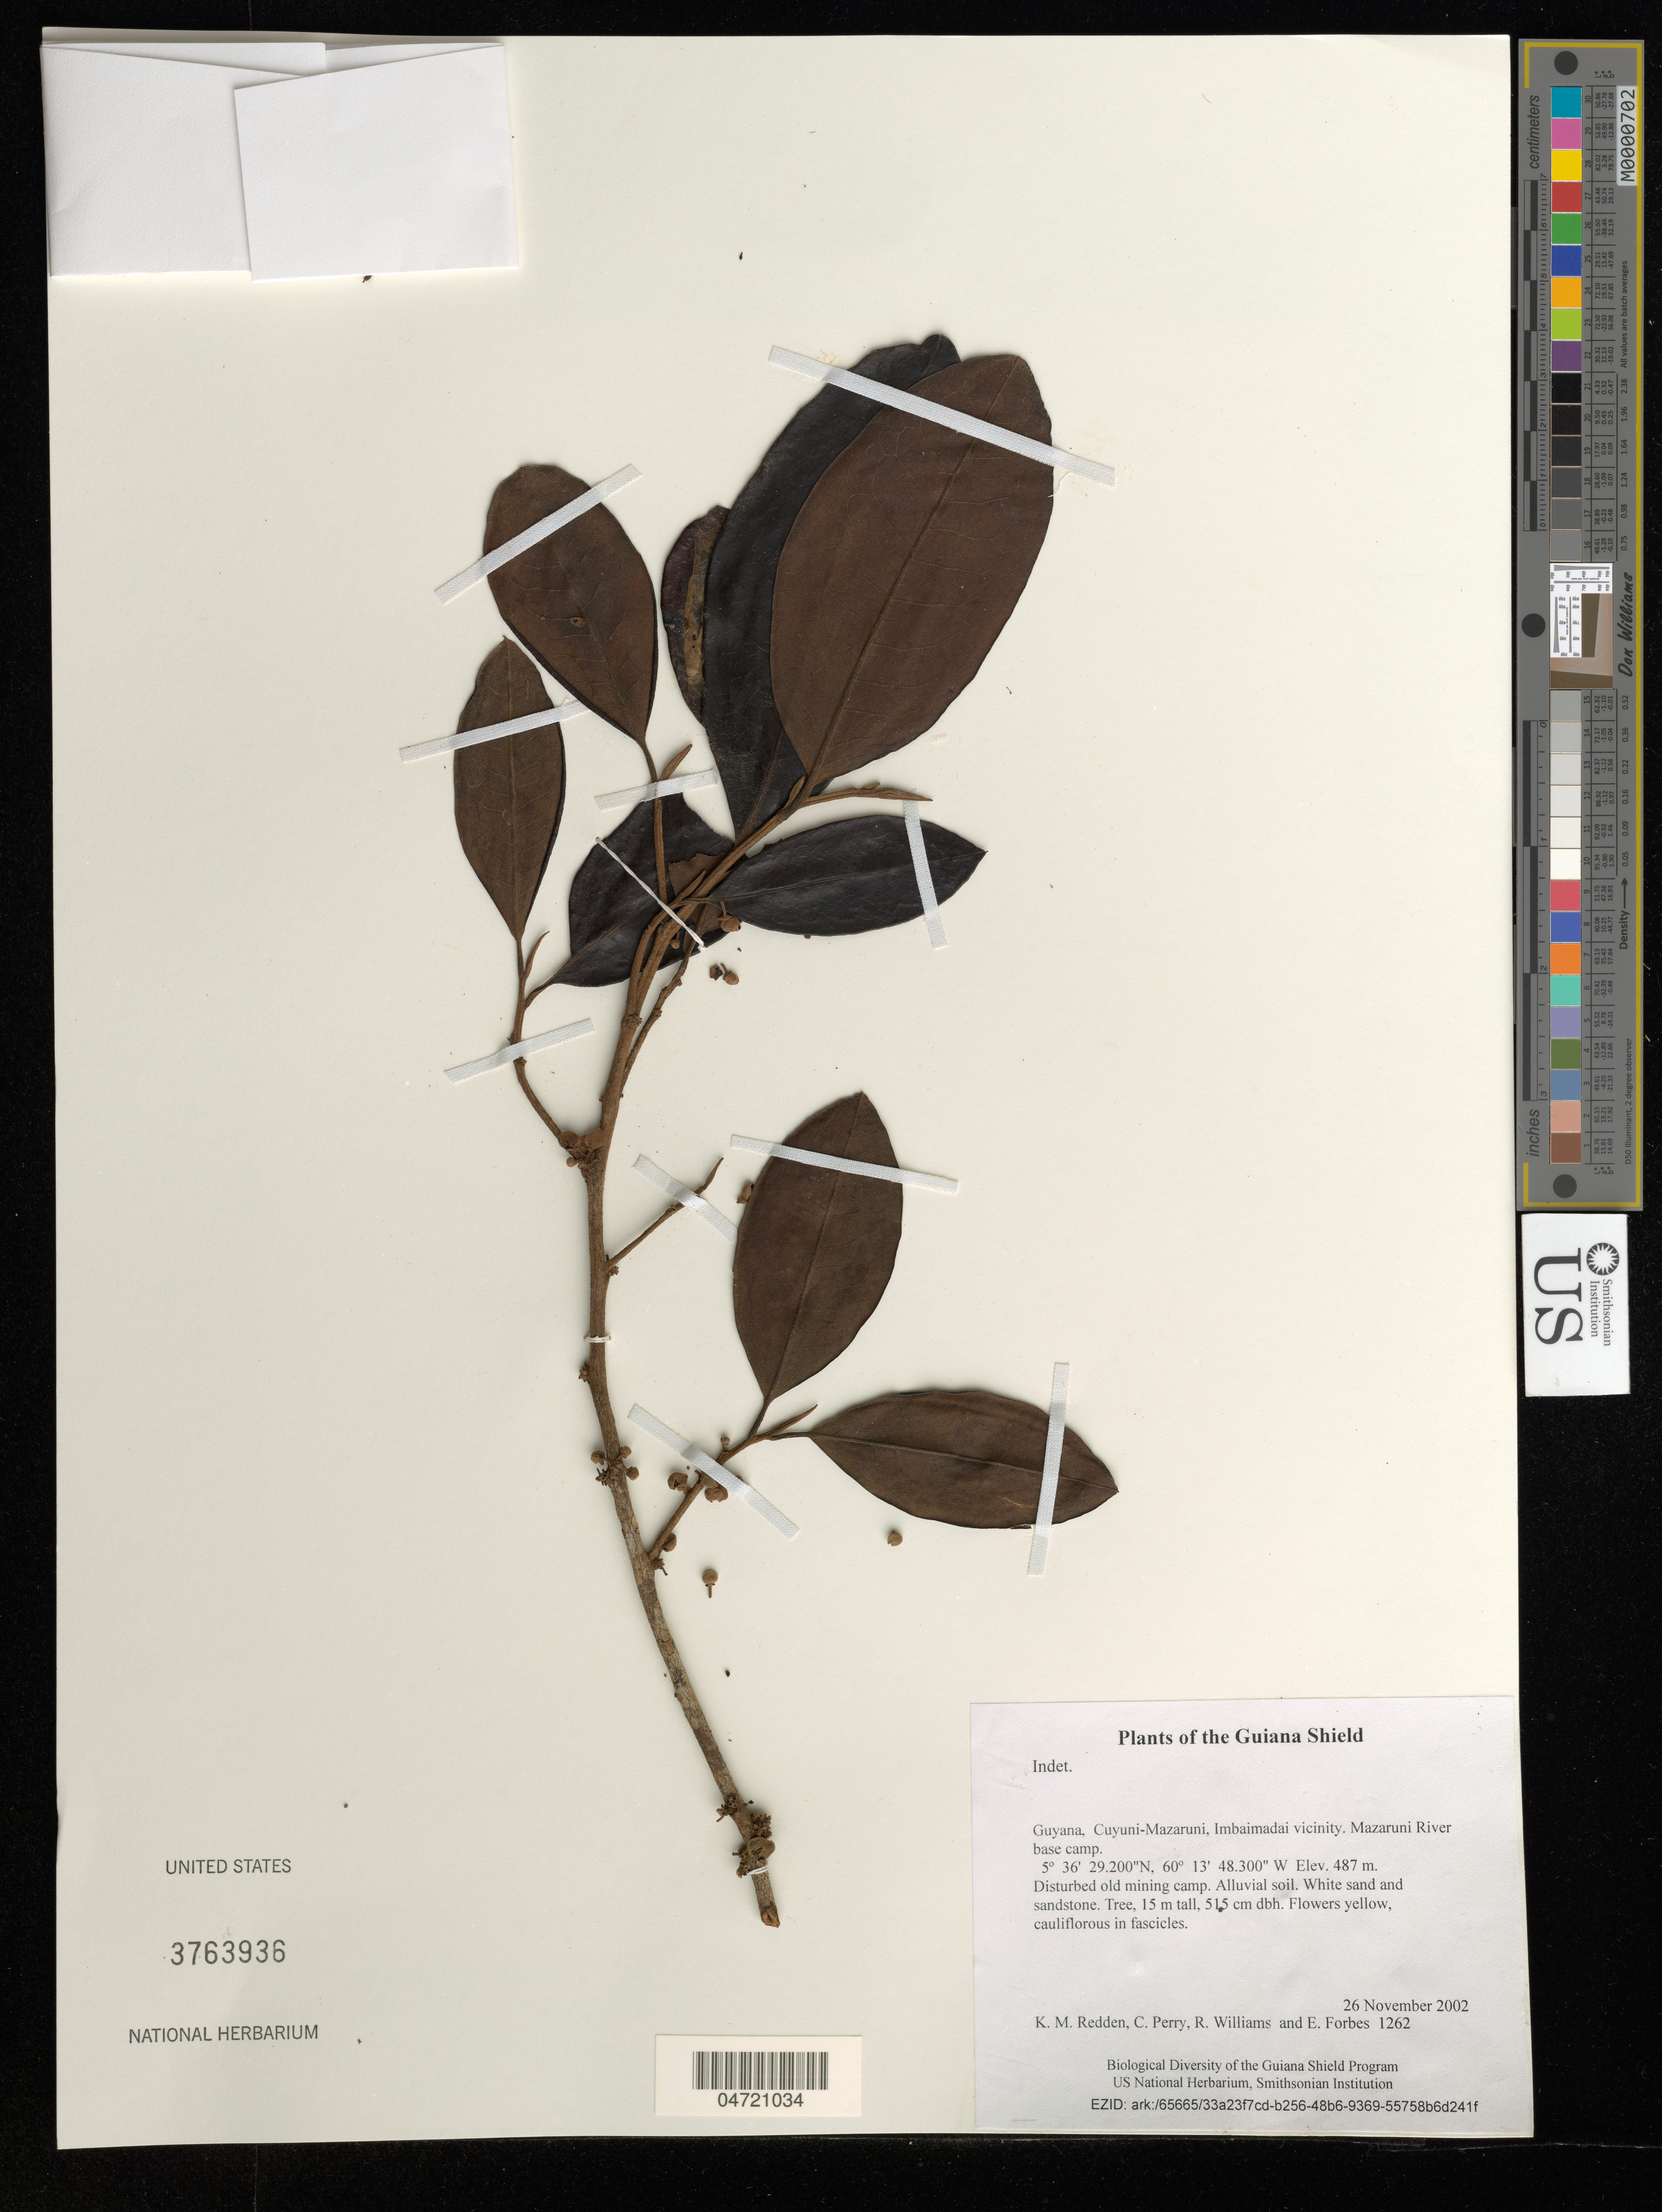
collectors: K. M. Redden, C. Perry, R. Williams & E. Forbes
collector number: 1262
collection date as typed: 26 November 2002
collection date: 2002-11-26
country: Guyana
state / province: Cuyuni-Mazaruni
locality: Imbaimadai vicinity. Mazaruni River base camp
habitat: Disturbed old mining camp. Alluvial soil. White sand and sandstone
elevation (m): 487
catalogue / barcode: US 3763936